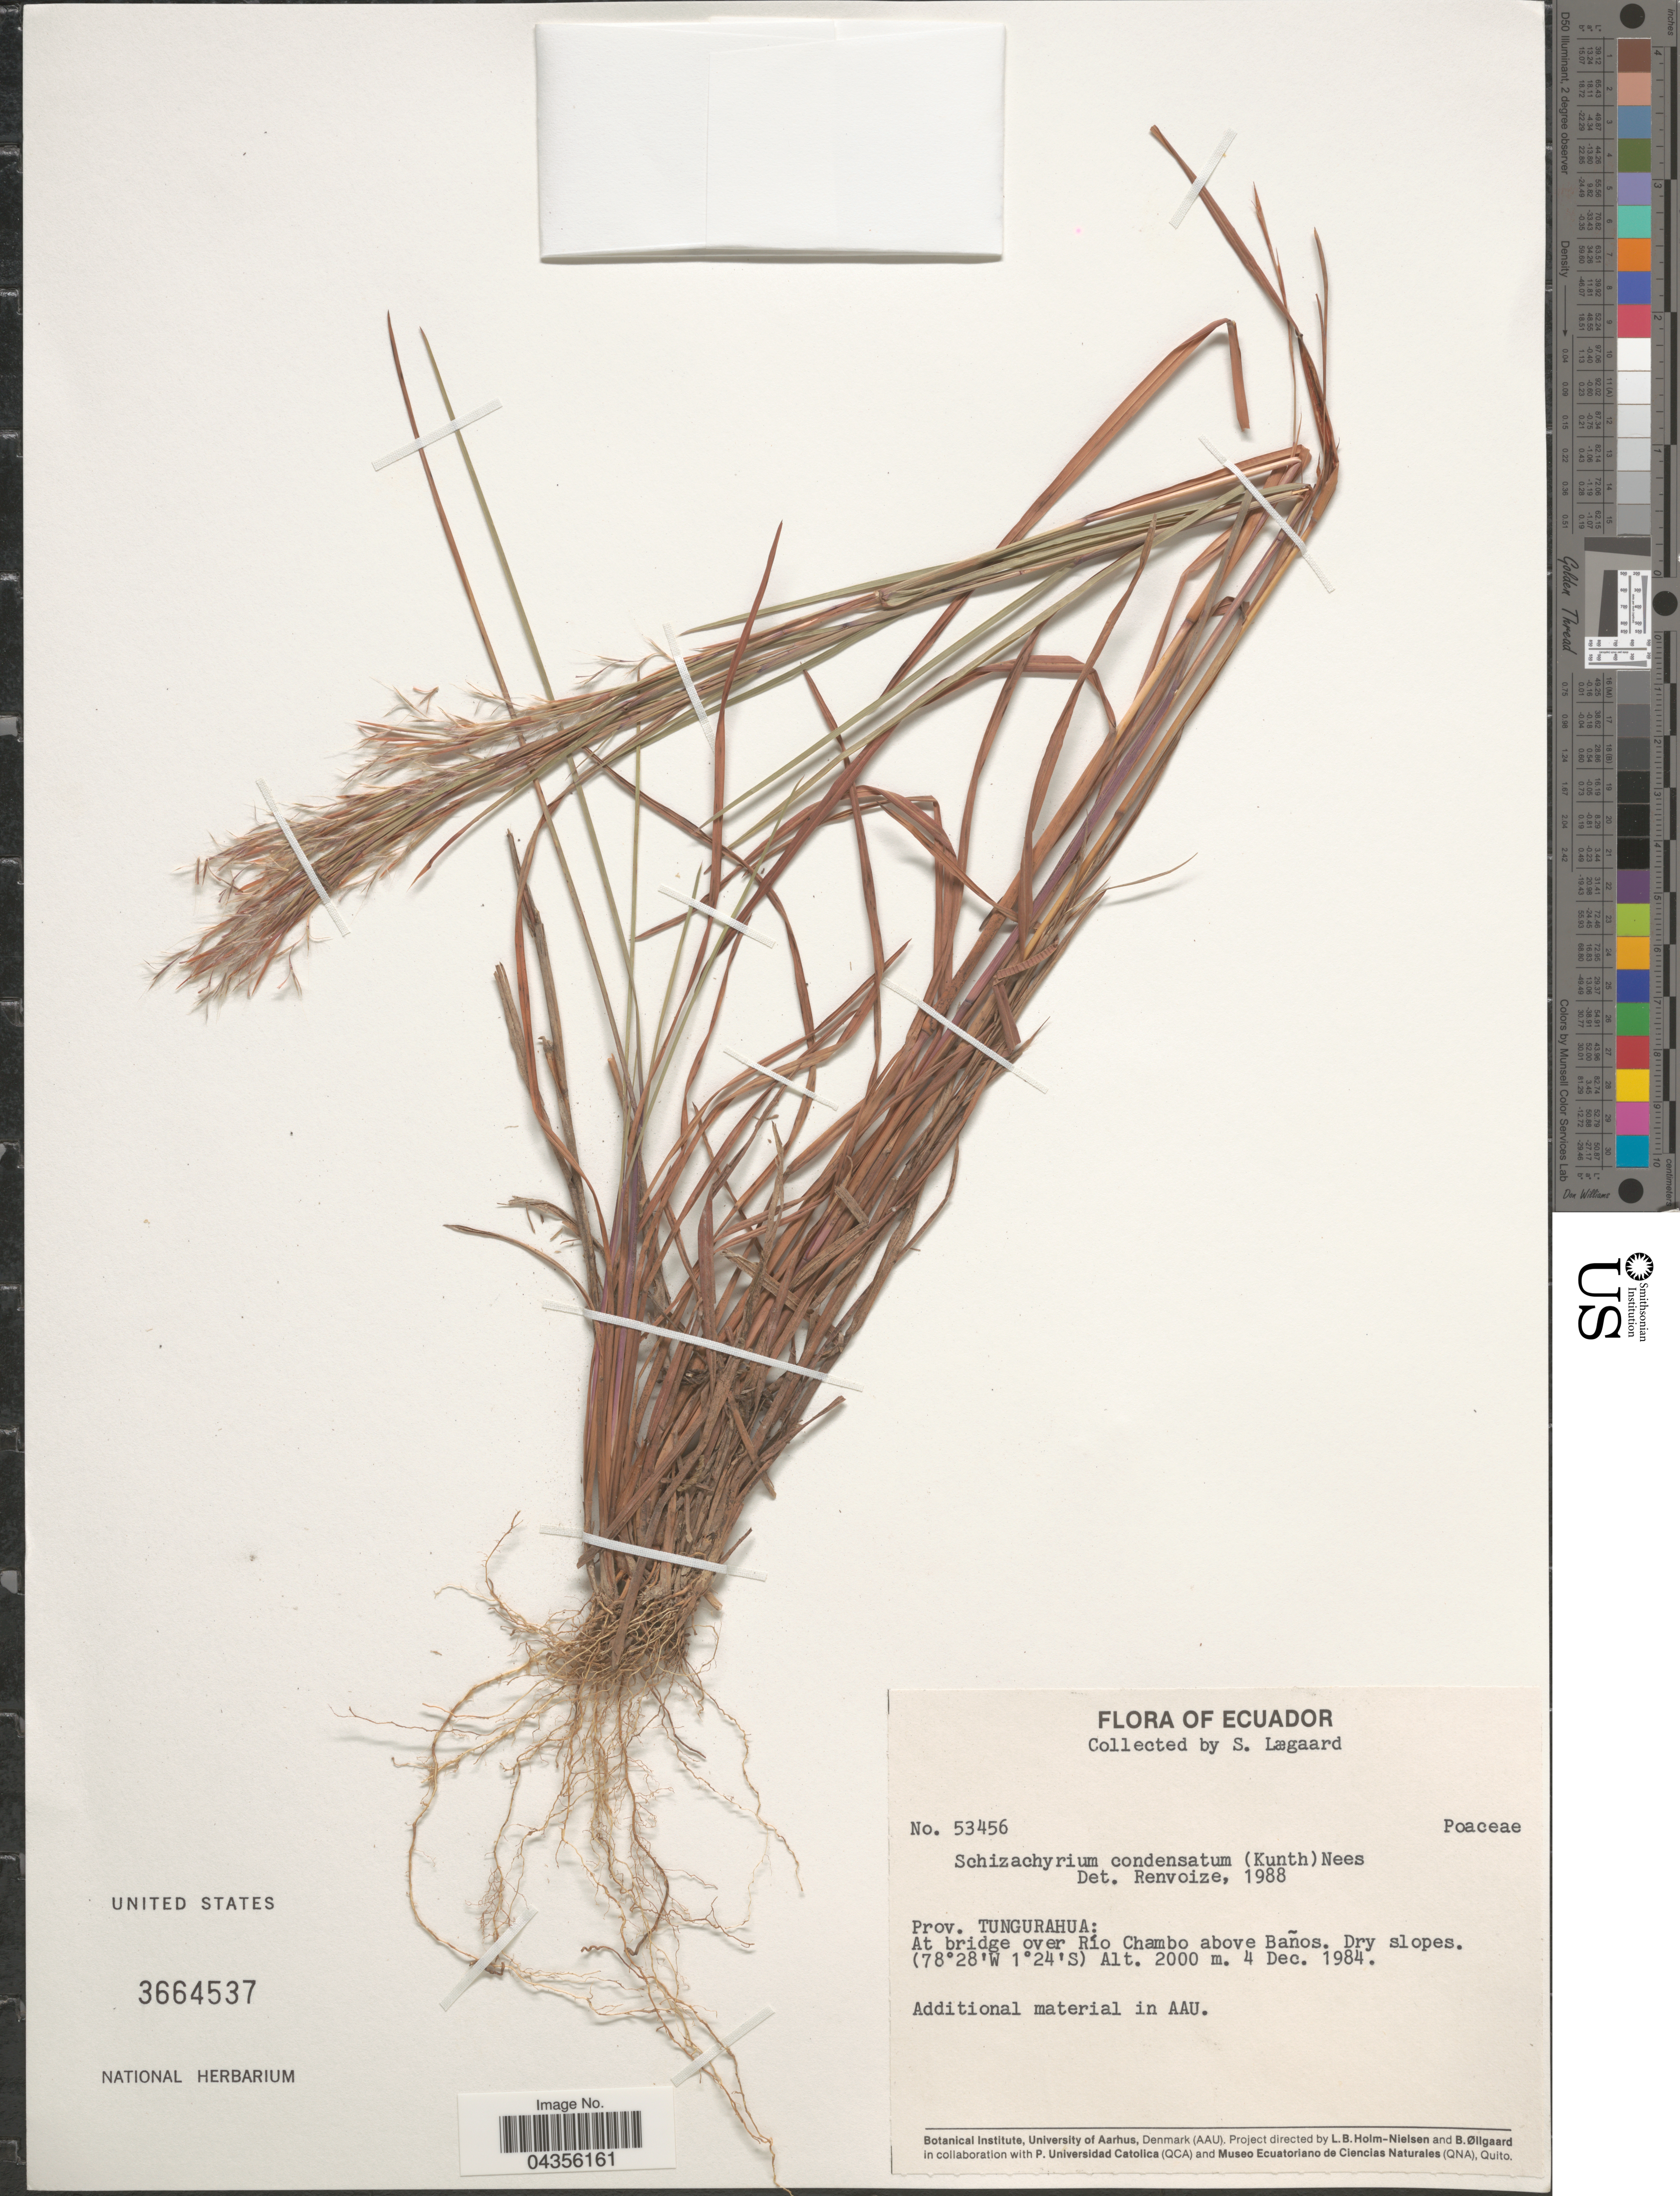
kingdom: Plantae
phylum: Tracheophyta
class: Liliopsida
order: Poales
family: Poaceae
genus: Schizachyrium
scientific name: Schizachyrium condensatum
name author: (Kunth) Nees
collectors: S. Lægaard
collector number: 53456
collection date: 1984-12-04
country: Ecuador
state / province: Tungurahua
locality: At bridge over Río Chambo above Baños. Dry slopes.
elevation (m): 2000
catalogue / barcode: US 3664537